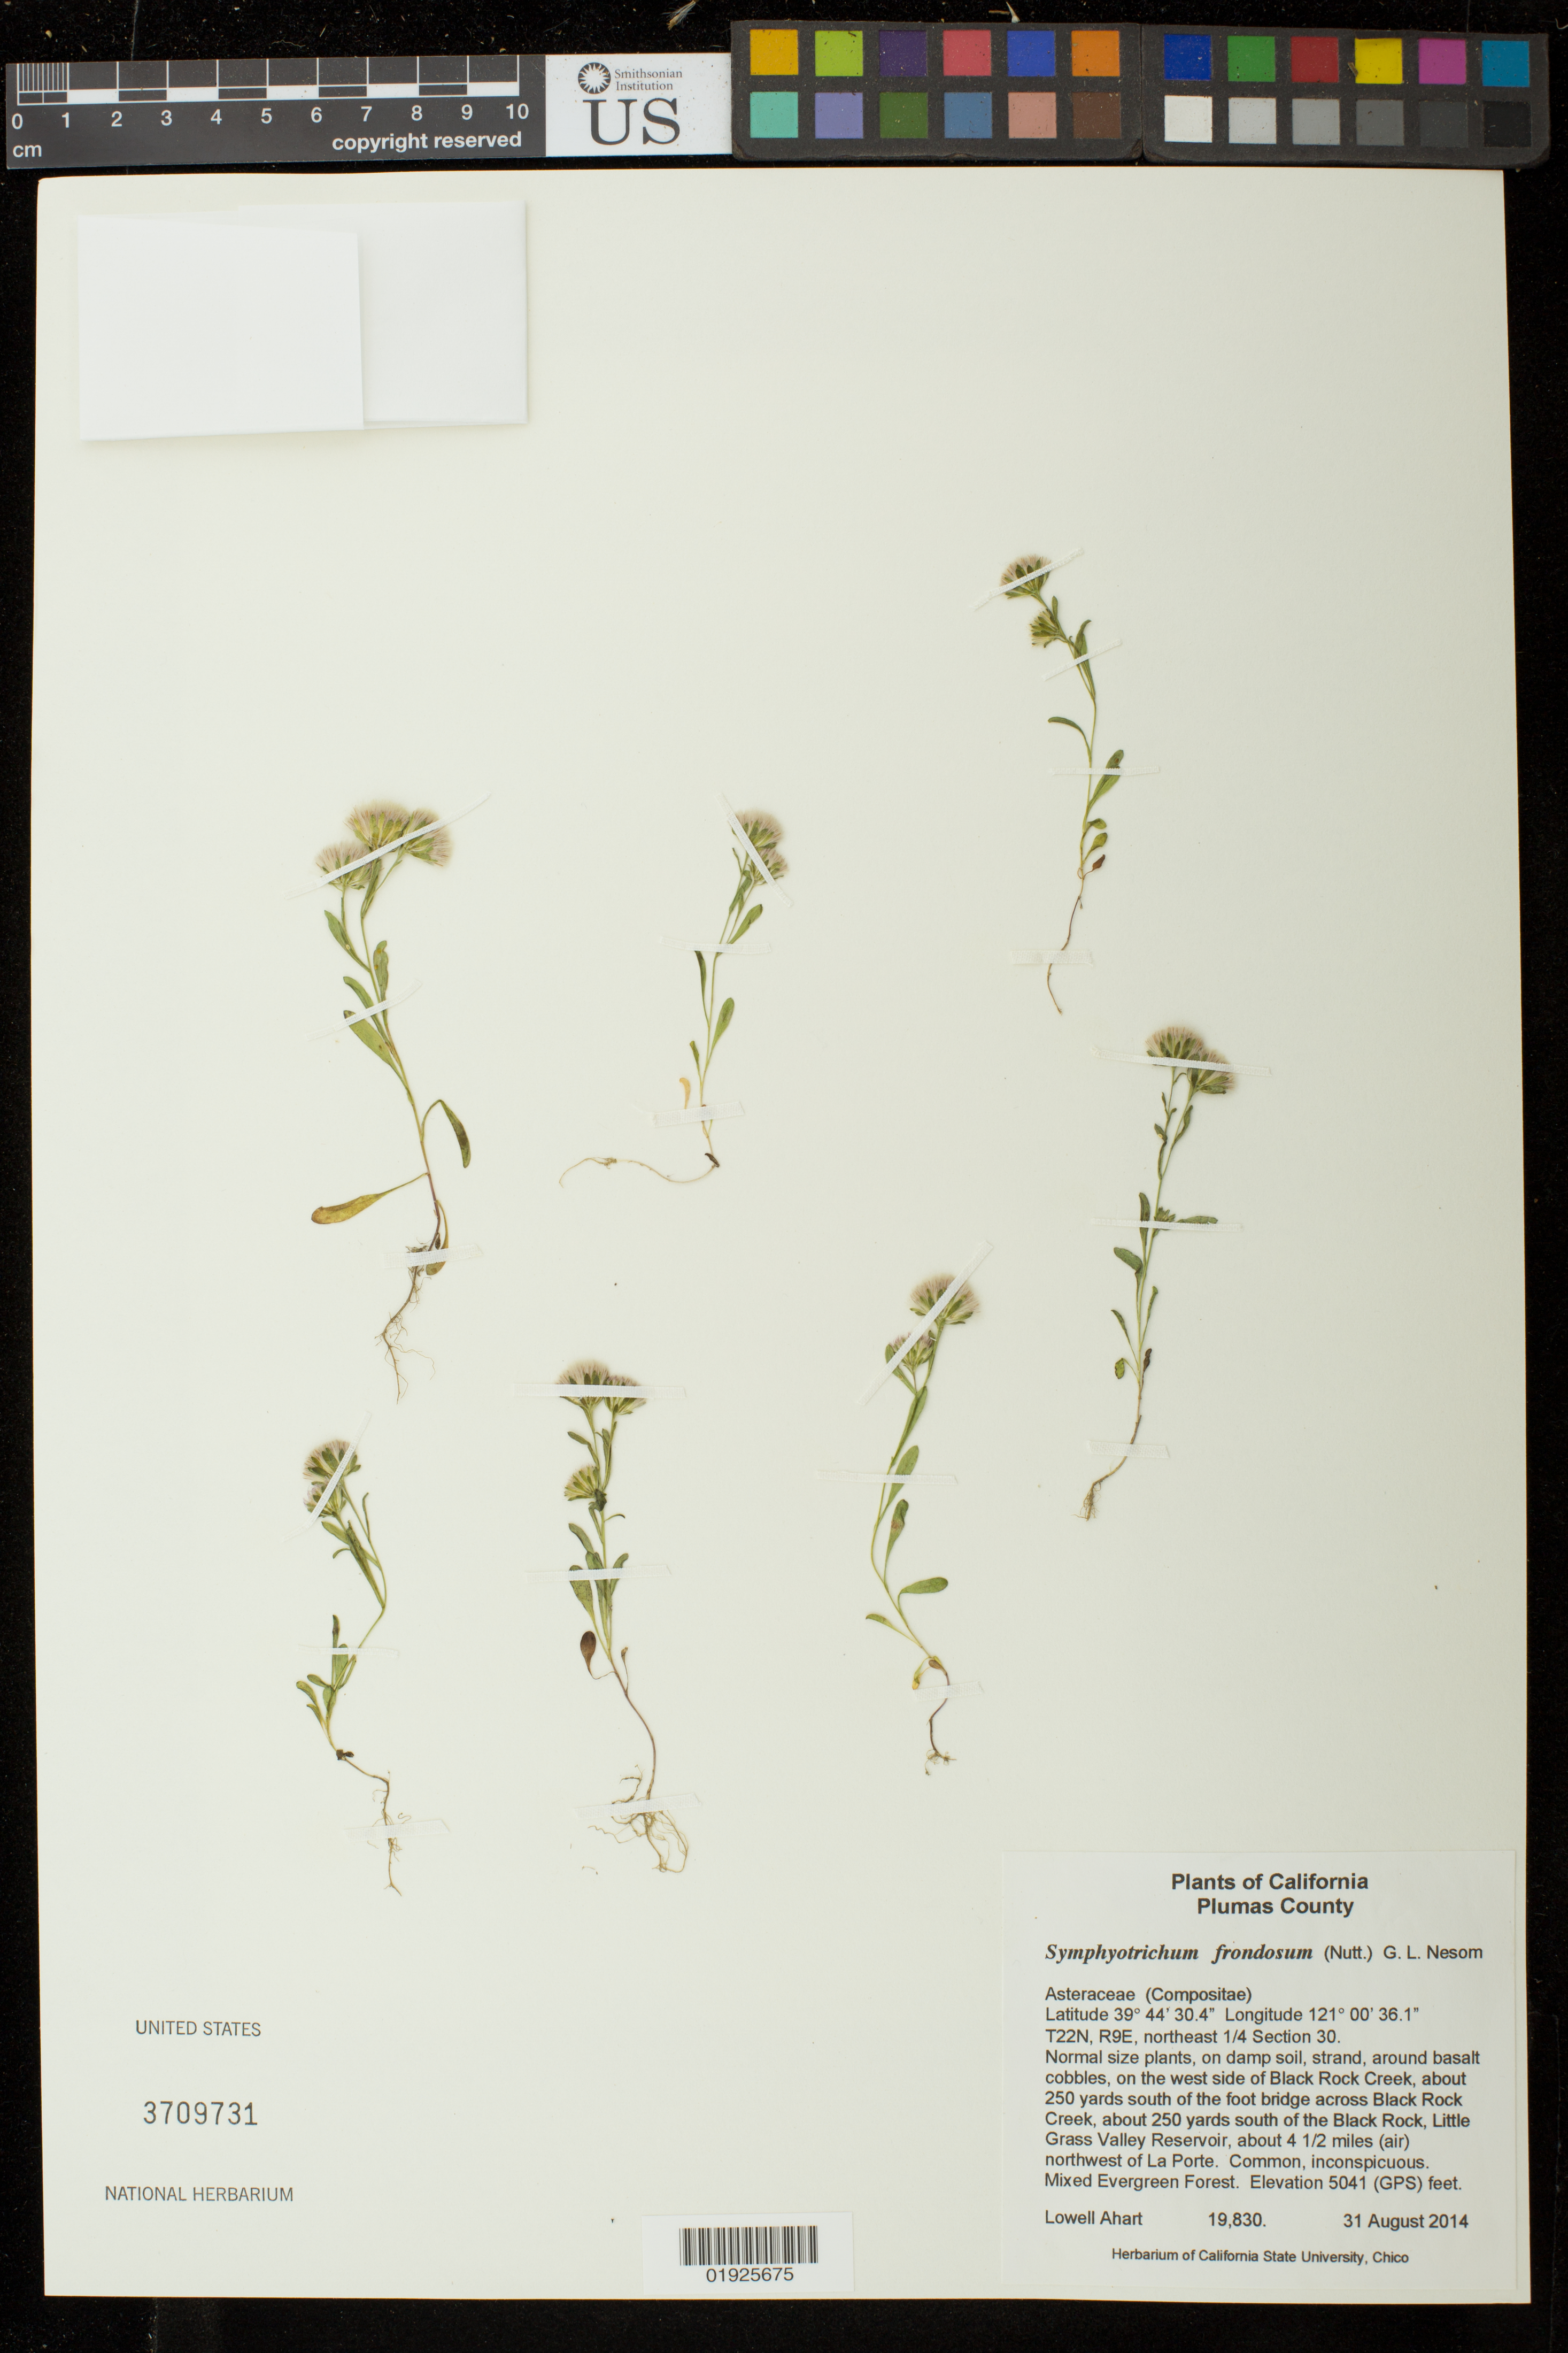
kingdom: Plantae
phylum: Tracheophyta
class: Magnoliopsida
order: Asterales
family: Asteraceae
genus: Symphyotrichum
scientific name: Symphyotrichum frondosum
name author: (Nutt.) G.L. Nesom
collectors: L. Ahart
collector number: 19830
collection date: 2014-08-31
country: United States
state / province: California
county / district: Plumas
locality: On the west side of Black Rock Creek, about 250 yards south of the foot bridge across Black Rock Creek, about 250 yards south of the Black Rock, Little Grass Valley Reservoir, about 4 1/2 miles (air) northwest of La Porte.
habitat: On damp soil, around basalt cobbles. Mixed evergreen forest.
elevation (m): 1536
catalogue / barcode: US 3709731